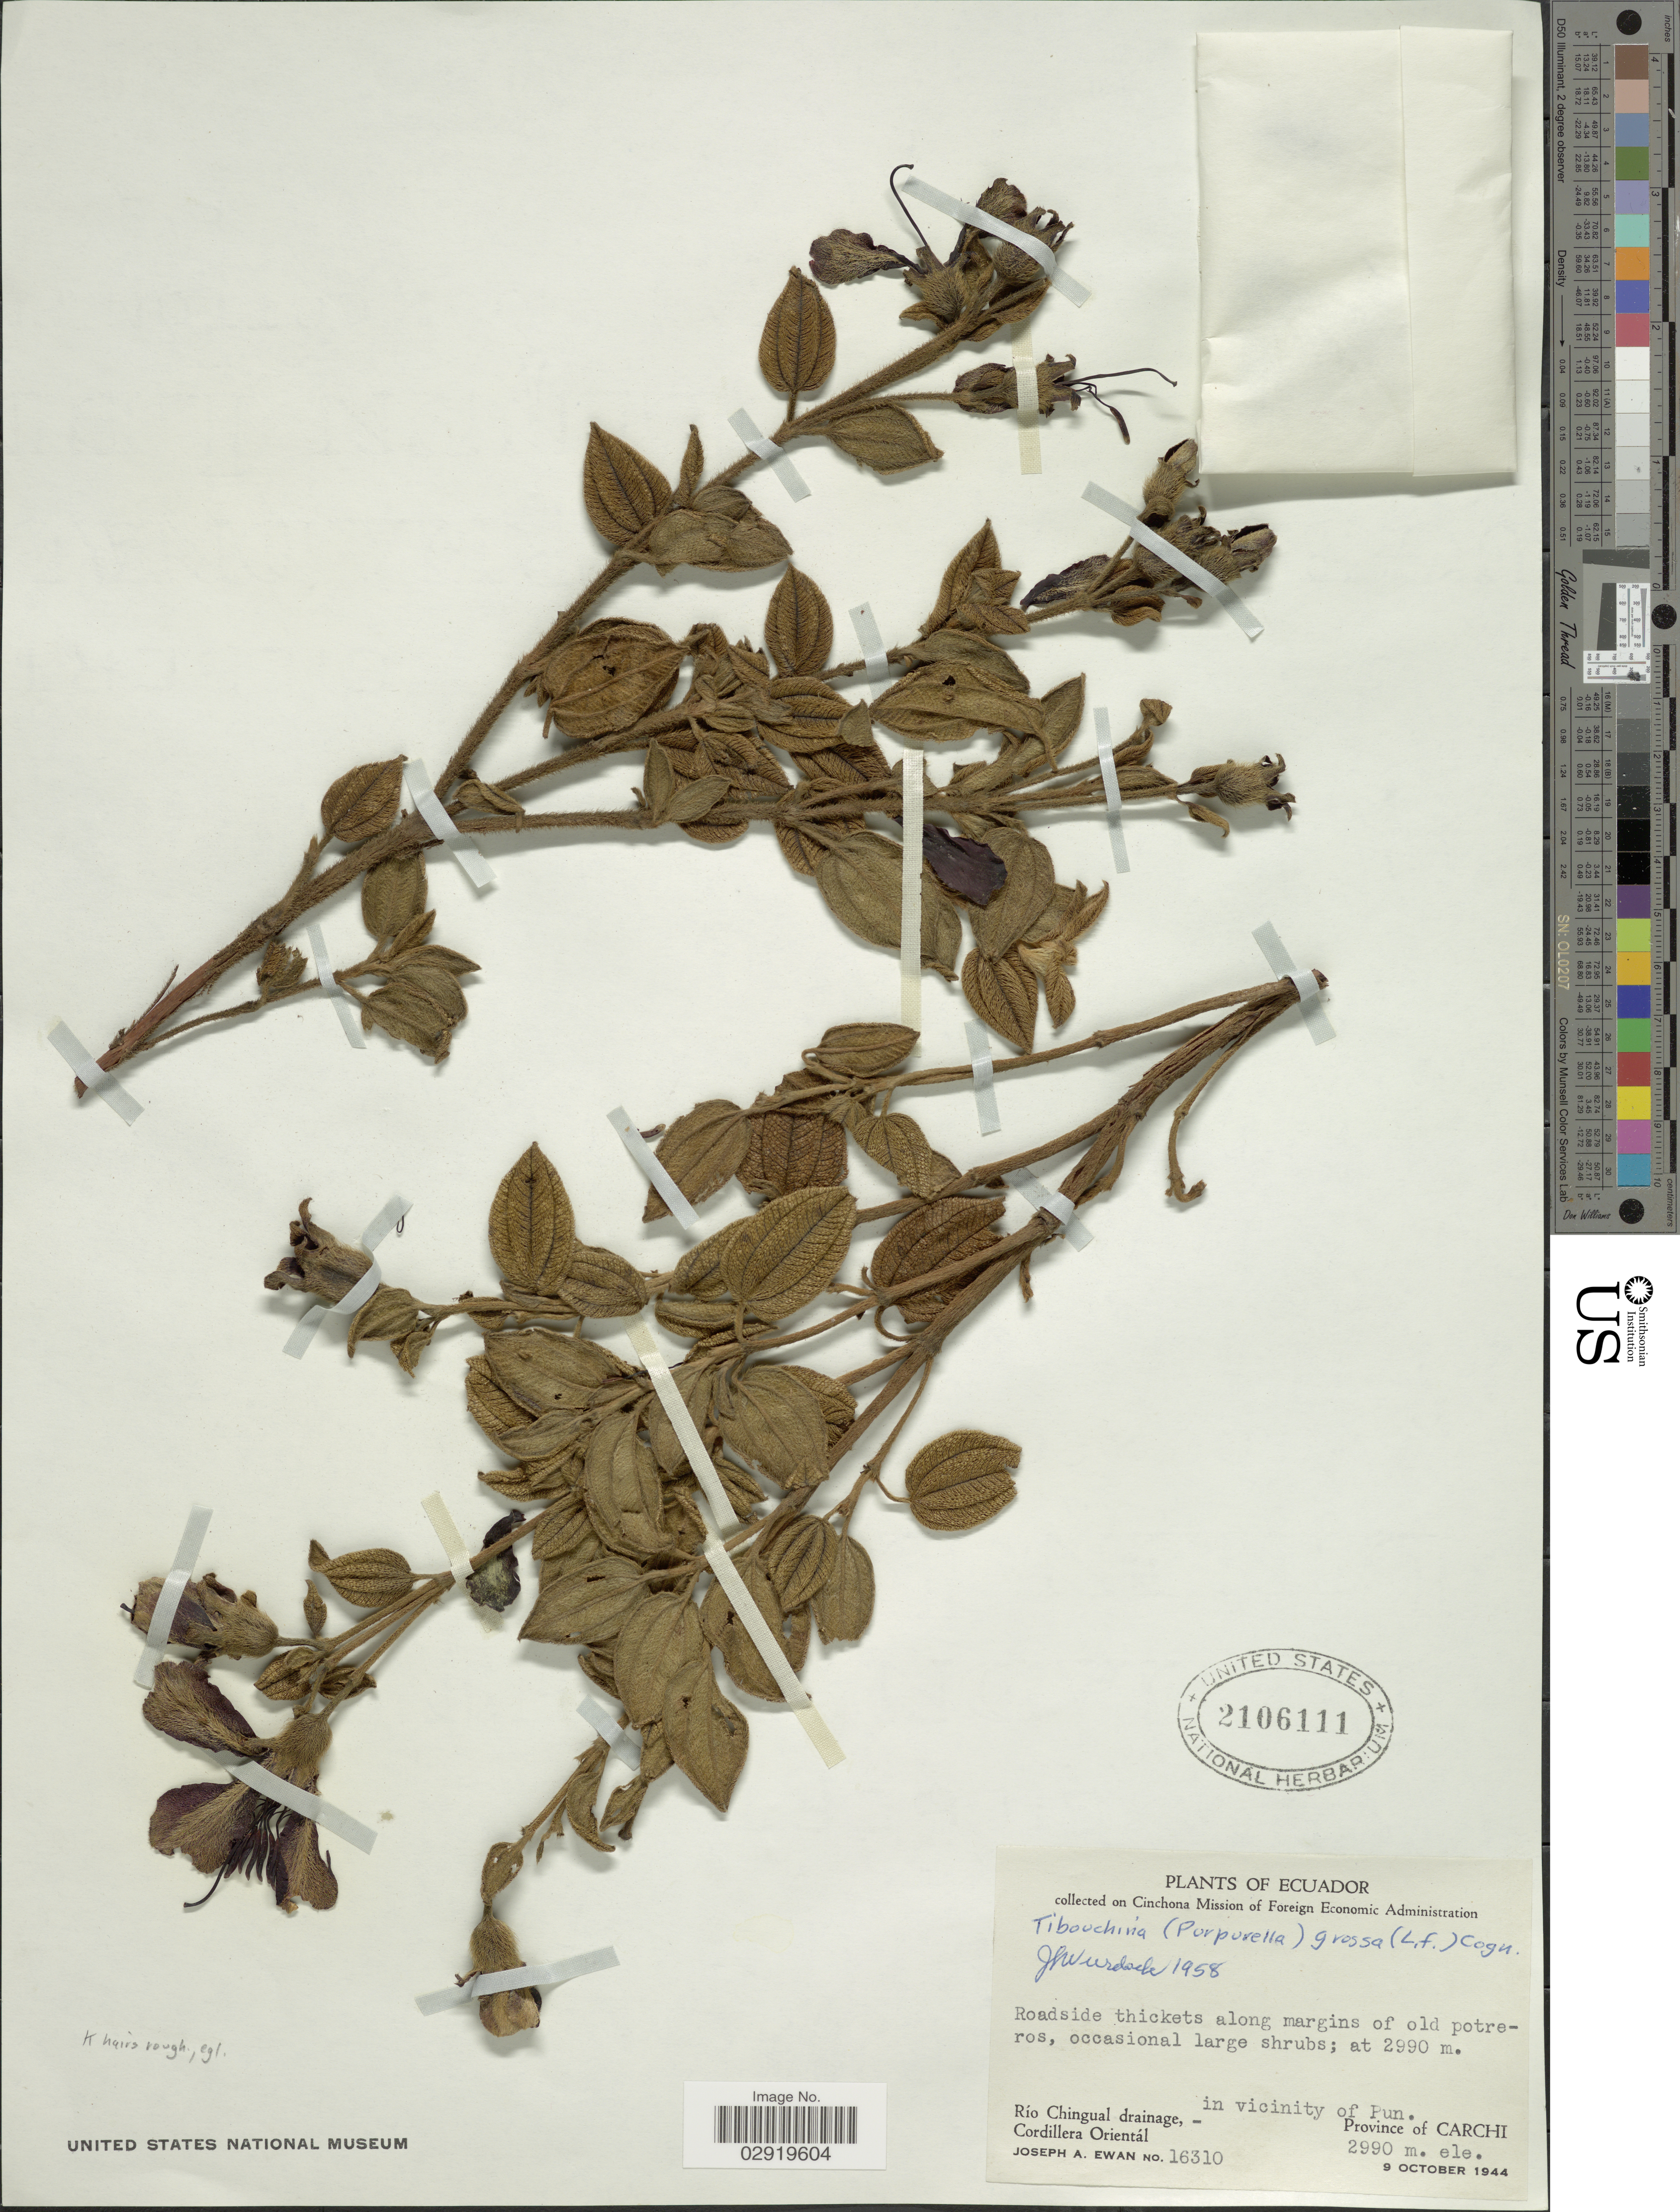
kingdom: Plantae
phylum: Tracheophyta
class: Magnoliopsida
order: Myrtales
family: Melastomataceae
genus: Chaetogastra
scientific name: Chaetogastra grossa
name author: (L. f.) P.J.F. Guim. & Michelang.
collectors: J. A. Ewan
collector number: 16310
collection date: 1944-10-09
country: Ecuador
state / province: Carchi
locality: Río Chingual drainage, - in vicinity of Pun. Cordillera Orientál.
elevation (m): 2990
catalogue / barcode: US 2106111